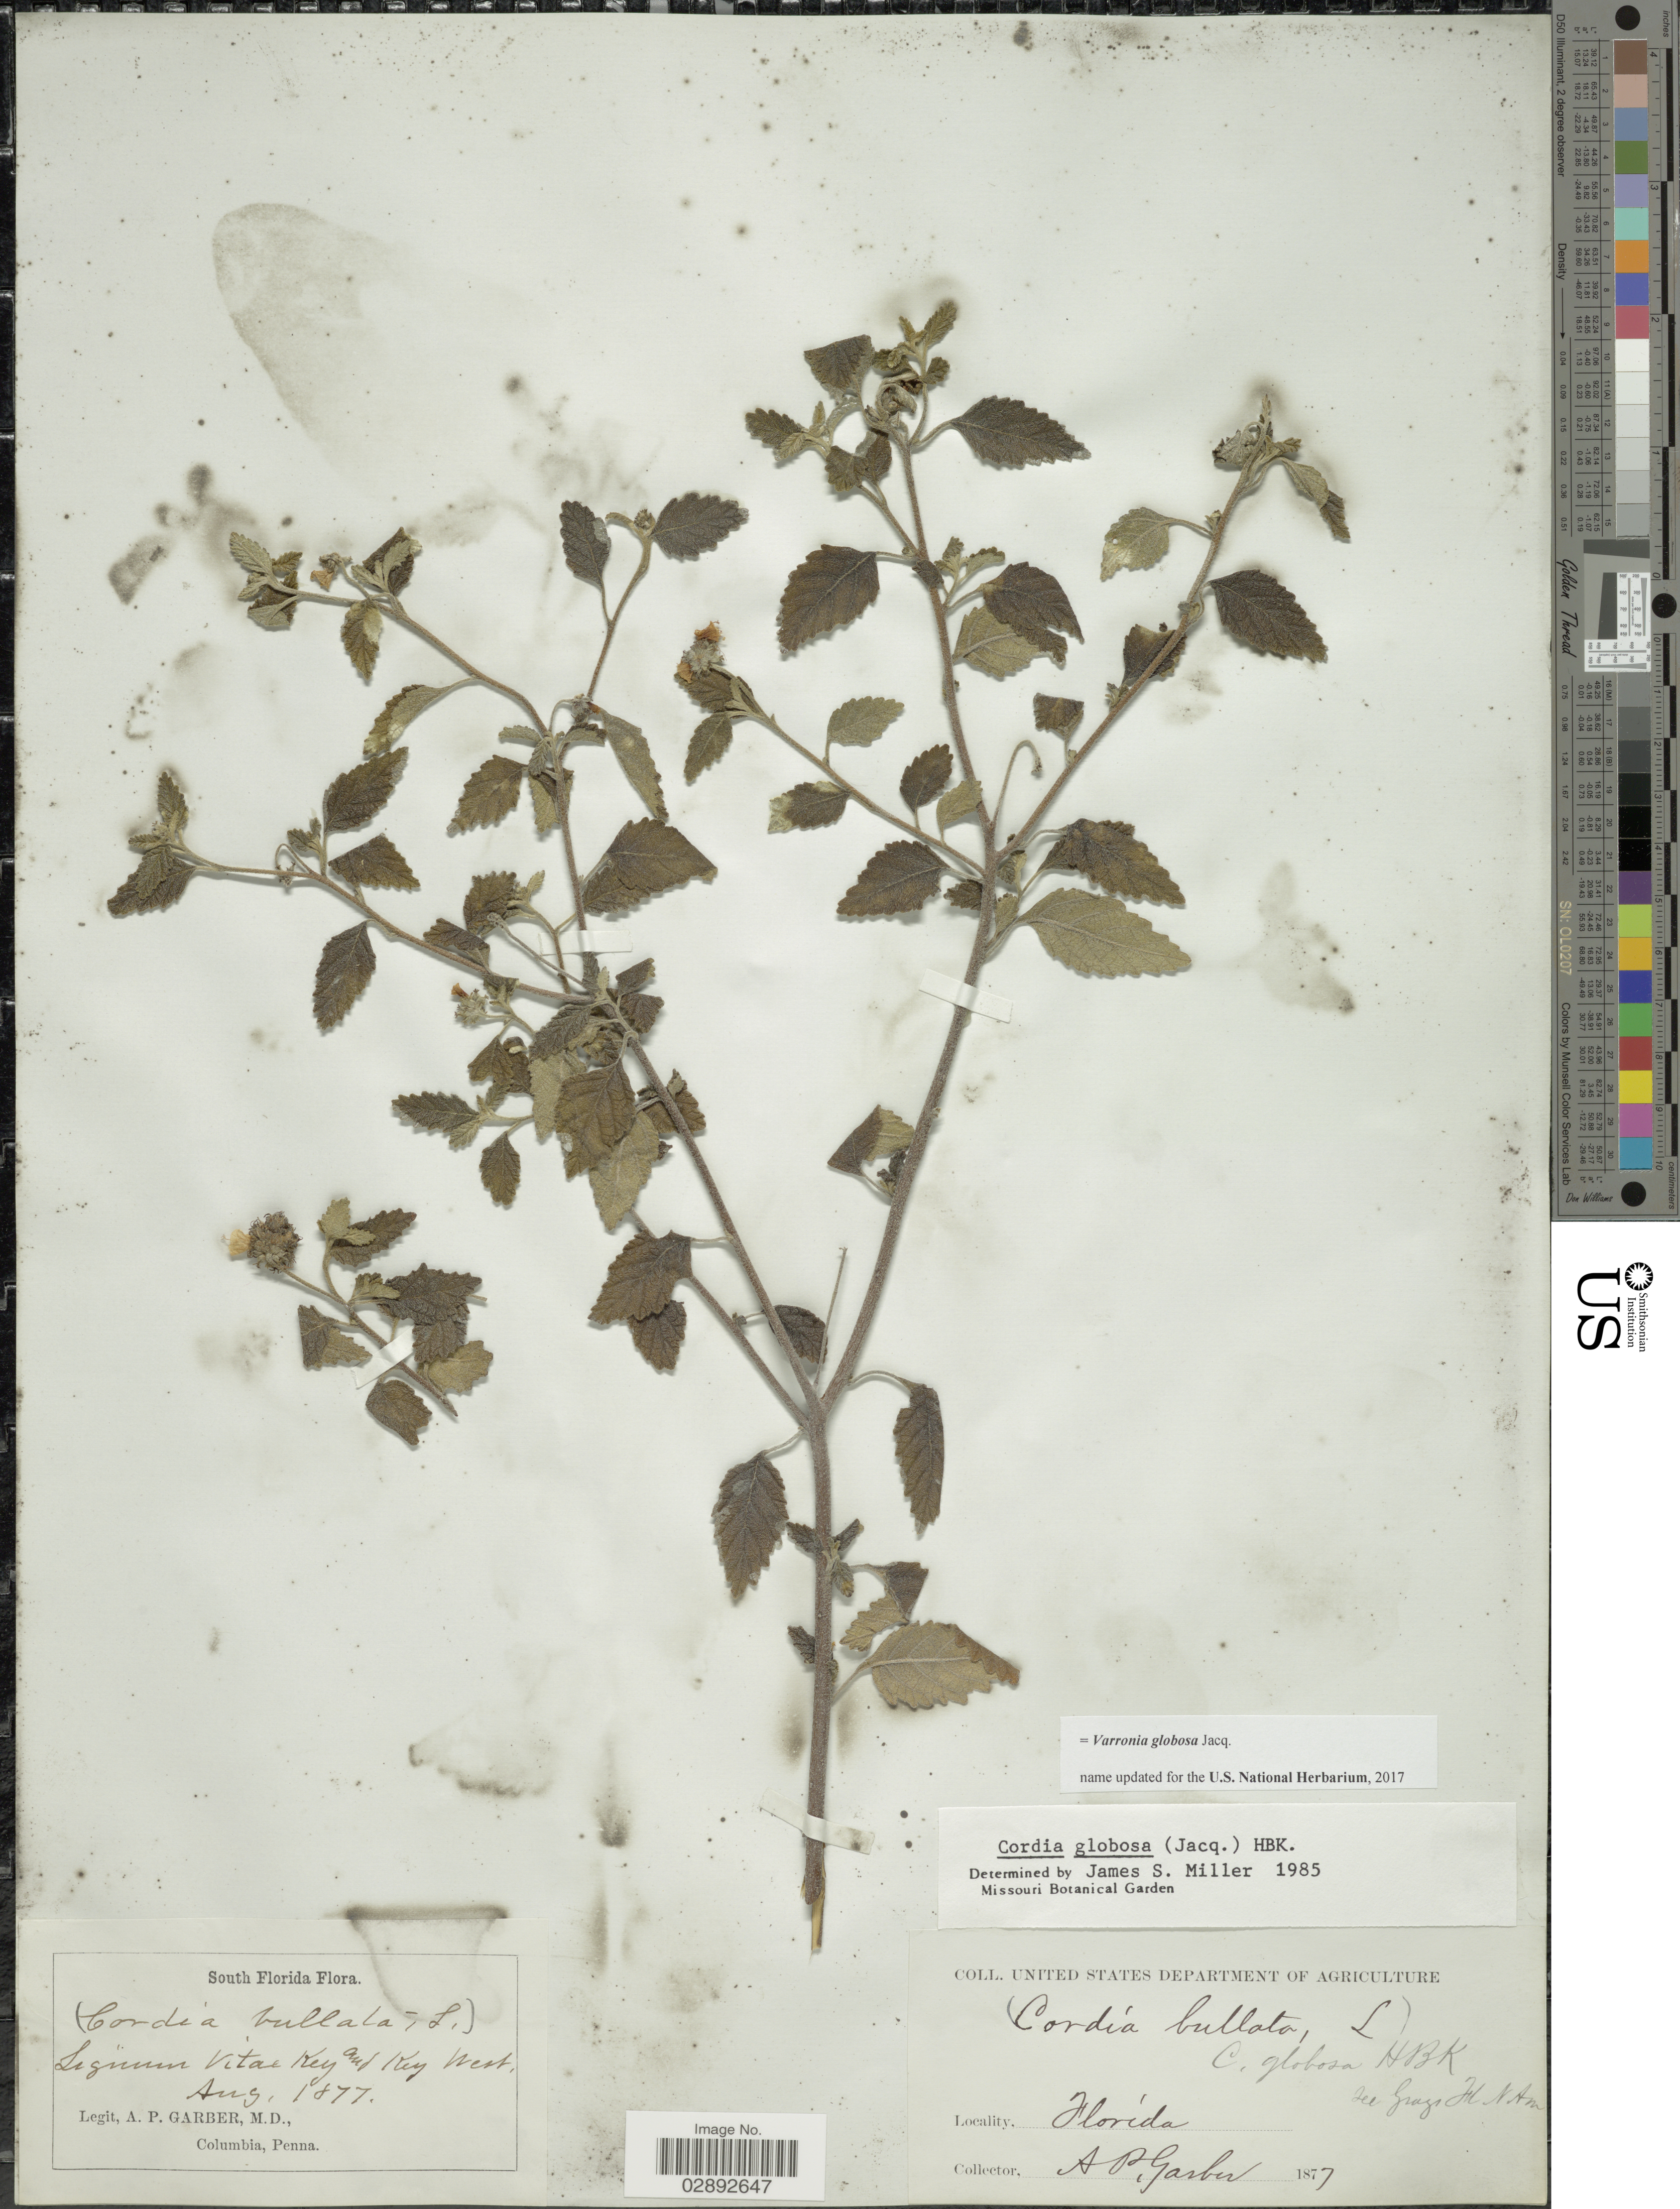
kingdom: Plantae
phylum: Tracheophyta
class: Magnoliopsida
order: Boraginales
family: Cordiaceae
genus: Varronia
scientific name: Varronia globosa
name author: Jacq.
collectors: A. P. Garber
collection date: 1877-08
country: United States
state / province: Florida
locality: Legnum Vitae Key and Key West.